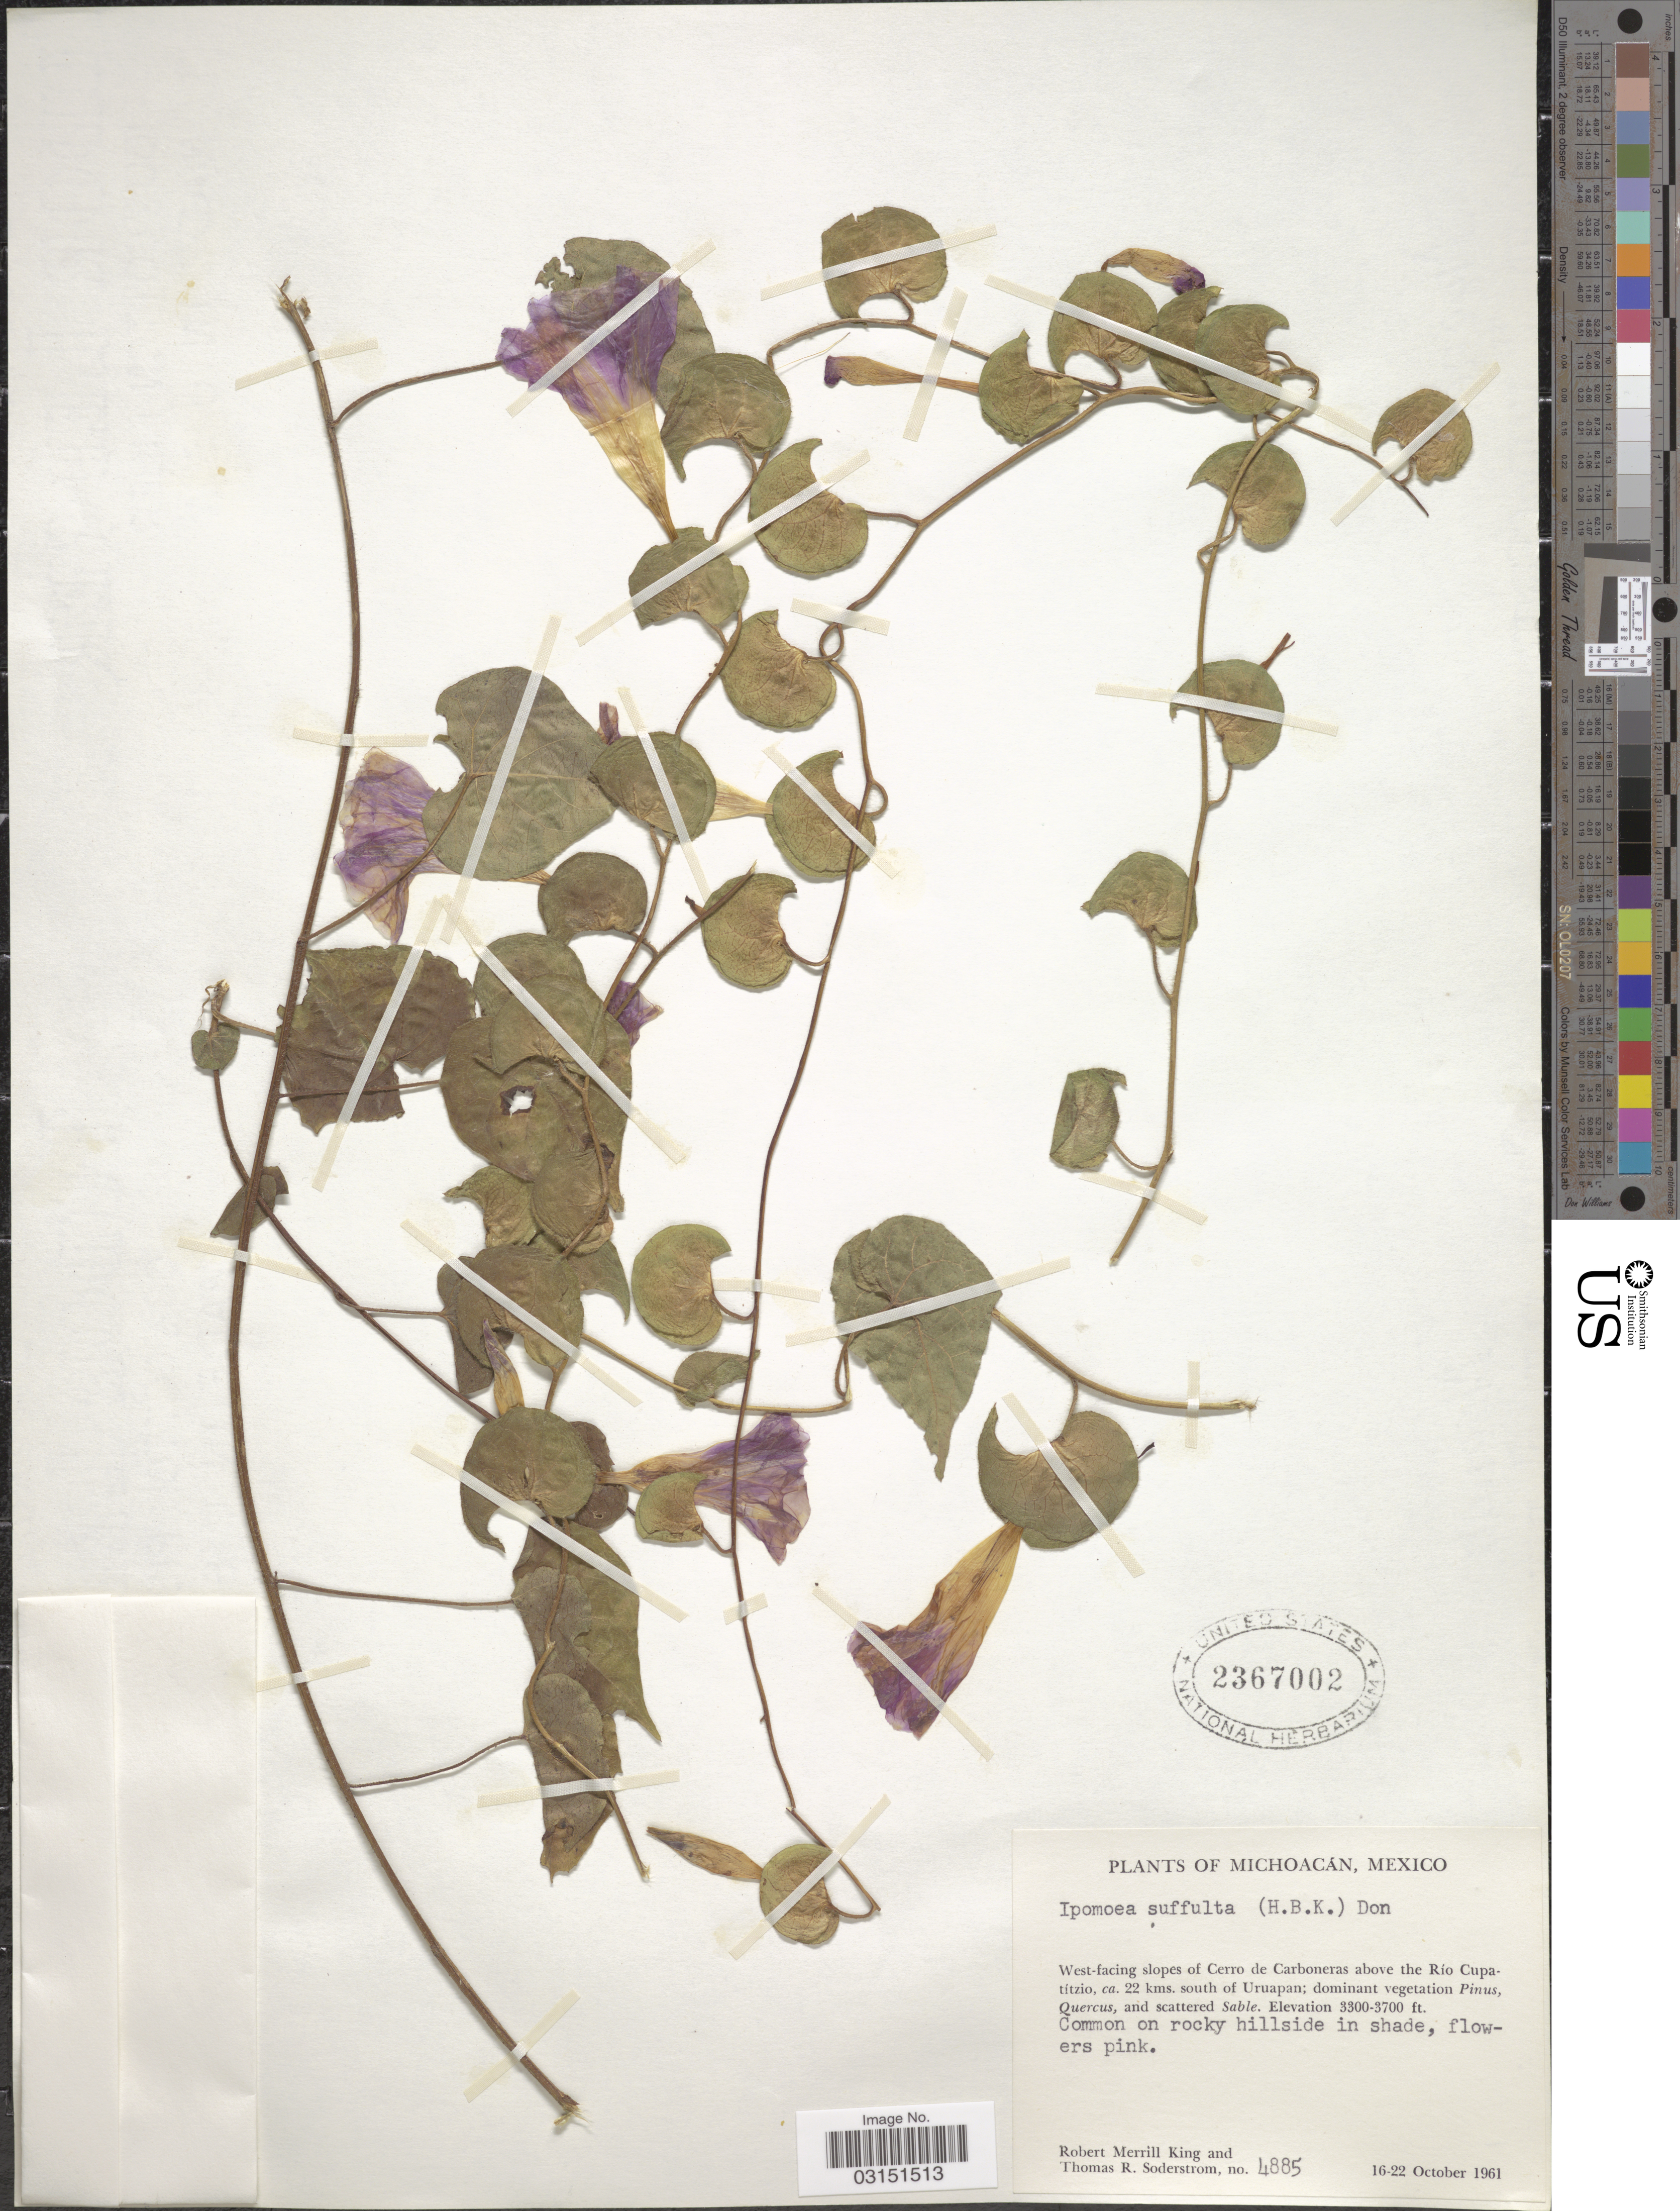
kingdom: Plantae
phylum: Tracheophyta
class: Magnoliopsida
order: Solanales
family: Convolvulaceae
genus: Ipomoea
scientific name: Ipomoea suffulta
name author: (Kunth) G. Don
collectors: R. M. King & T. R. Soderstrom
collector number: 4885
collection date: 1961-10-16/1961-10-22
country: Mexico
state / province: Michoacán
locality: West-facing slopes of Cerro de Carboneras above the Río Cupatítzio, ca. 22 kms. south of Uruapan.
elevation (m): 1006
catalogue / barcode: US 2367002